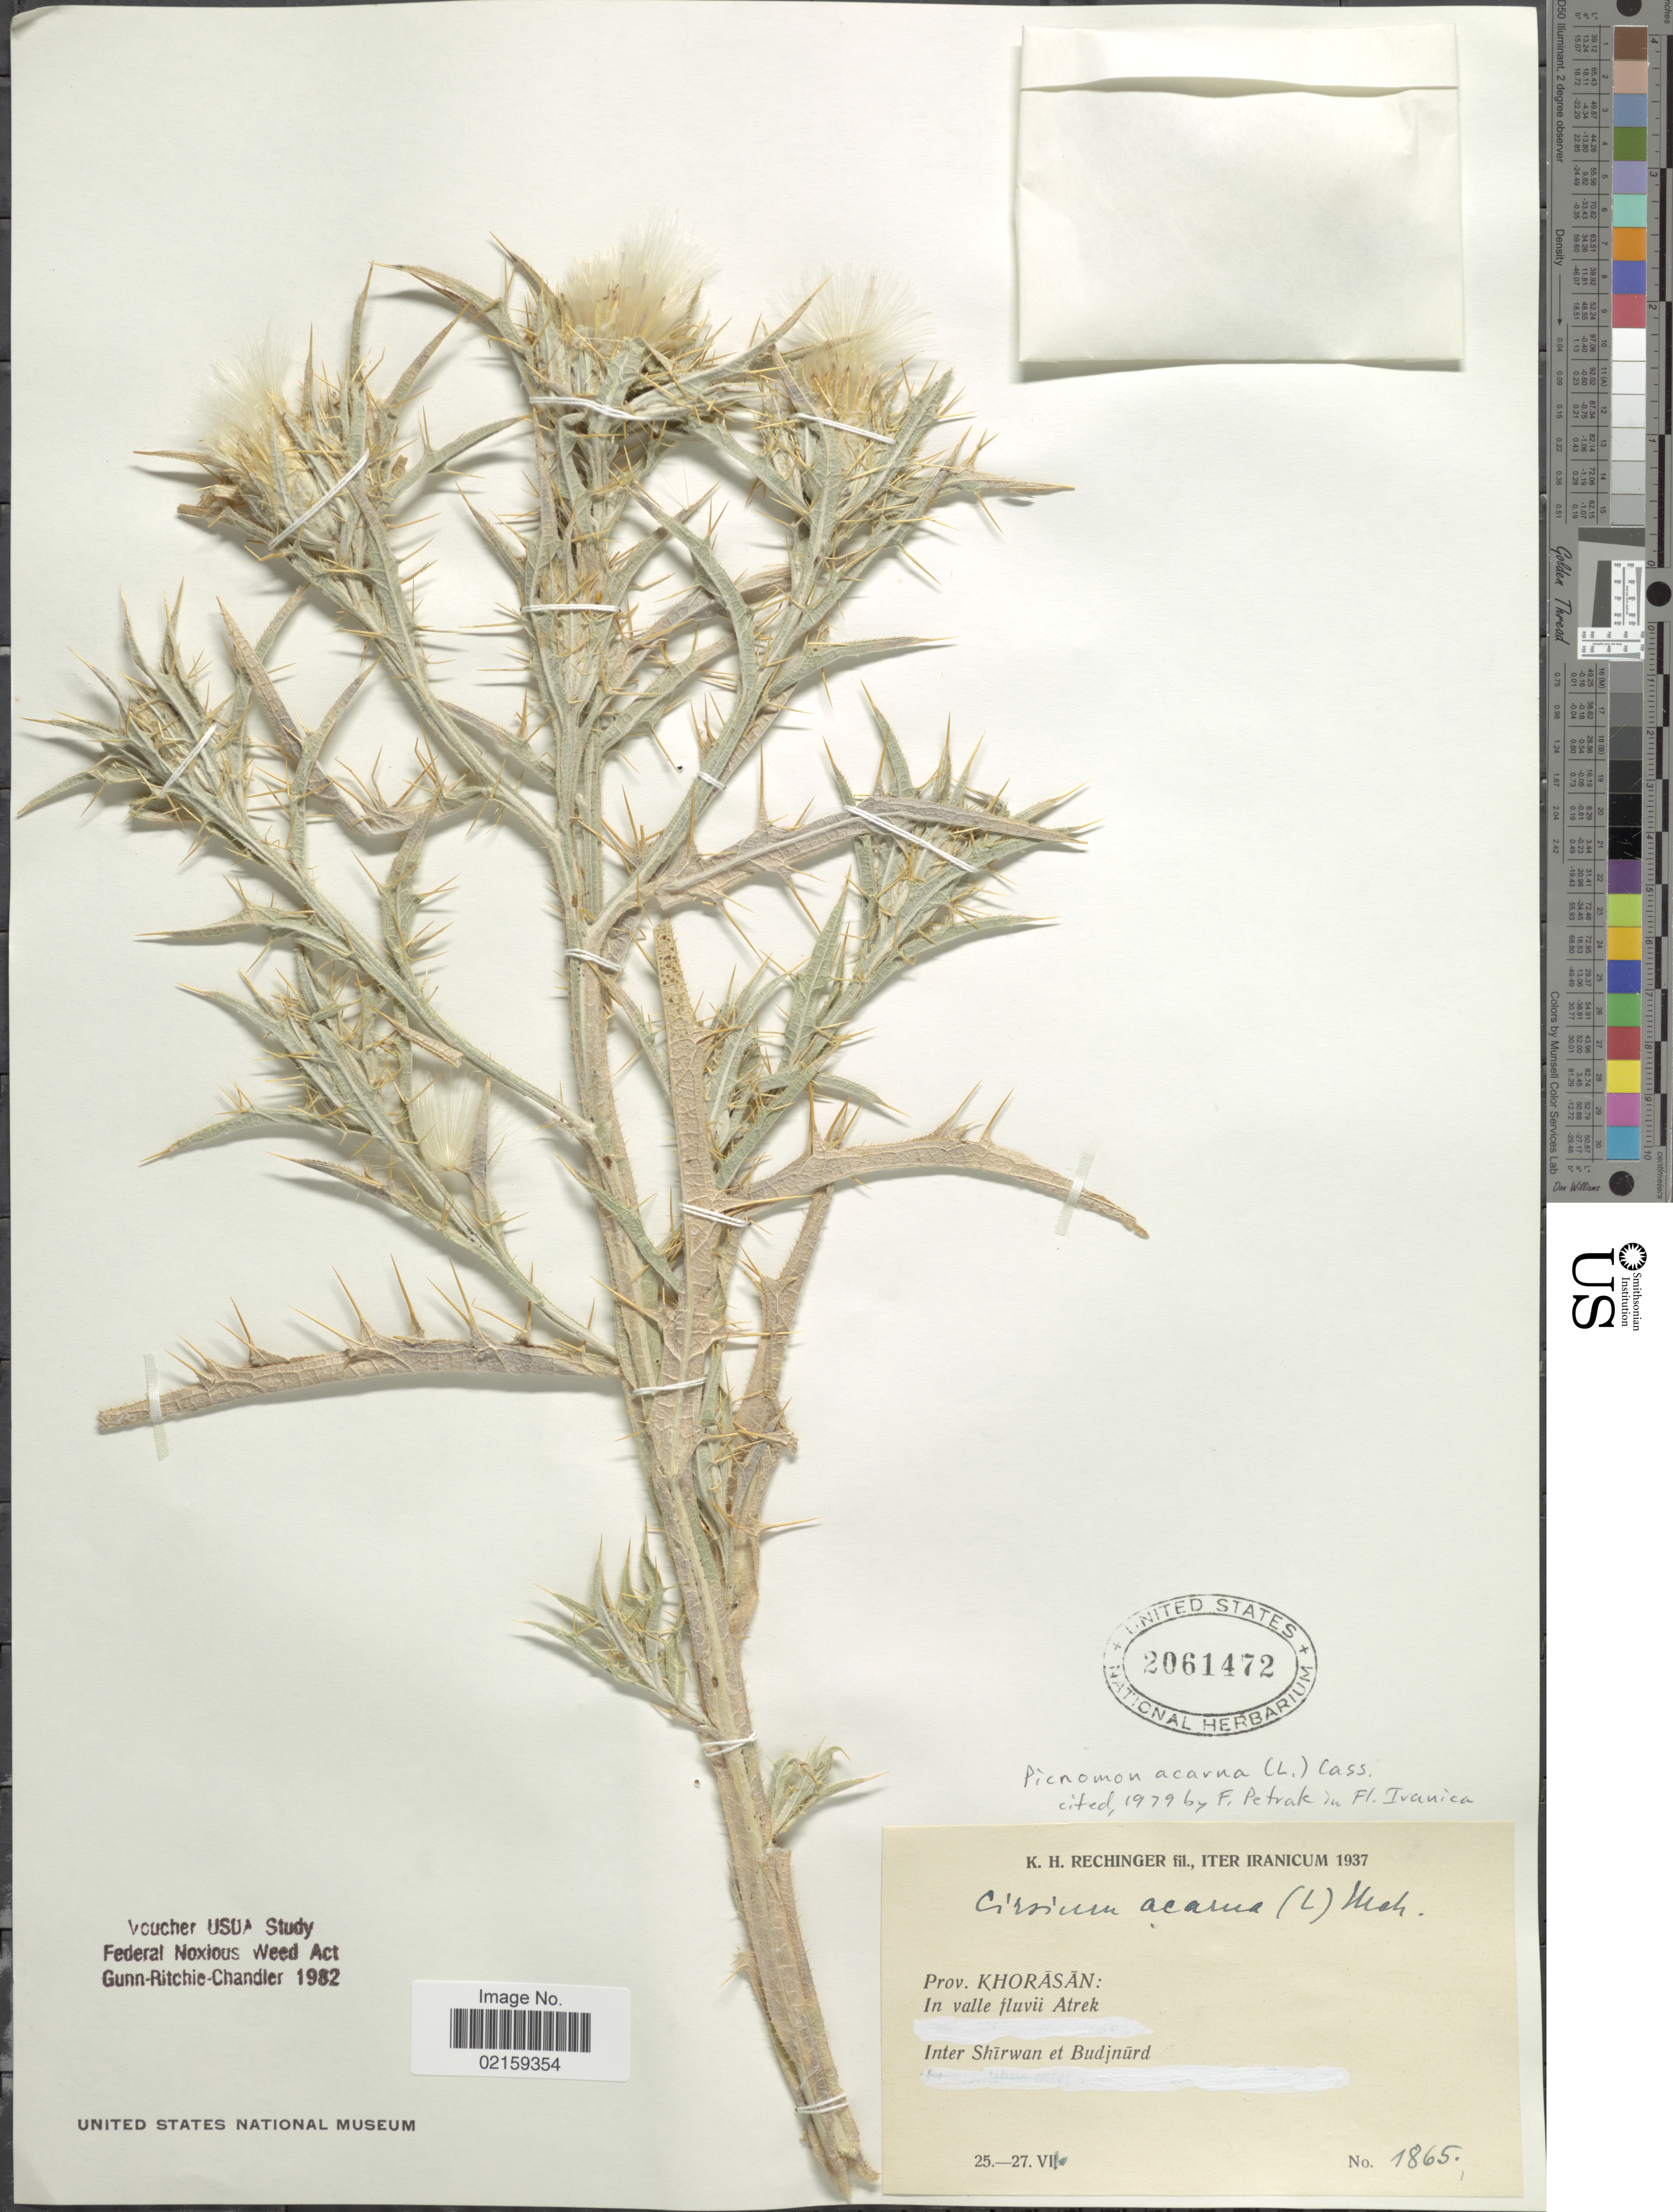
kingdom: Plantae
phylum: Tracheophyta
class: Magnoliopsida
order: Asterales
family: Asteraceae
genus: Picnomon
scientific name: Picnomon acarna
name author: (L.) Cass.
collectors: K. H. Rechinger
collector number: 1865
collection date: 1937-07-25/1937-07-27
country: Iran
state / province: Khorasan [obsolete]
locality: Prov. Khorasan: In valle fluvii Atrek. Inter Shirwan et budjnurd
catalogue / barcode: US 2061472